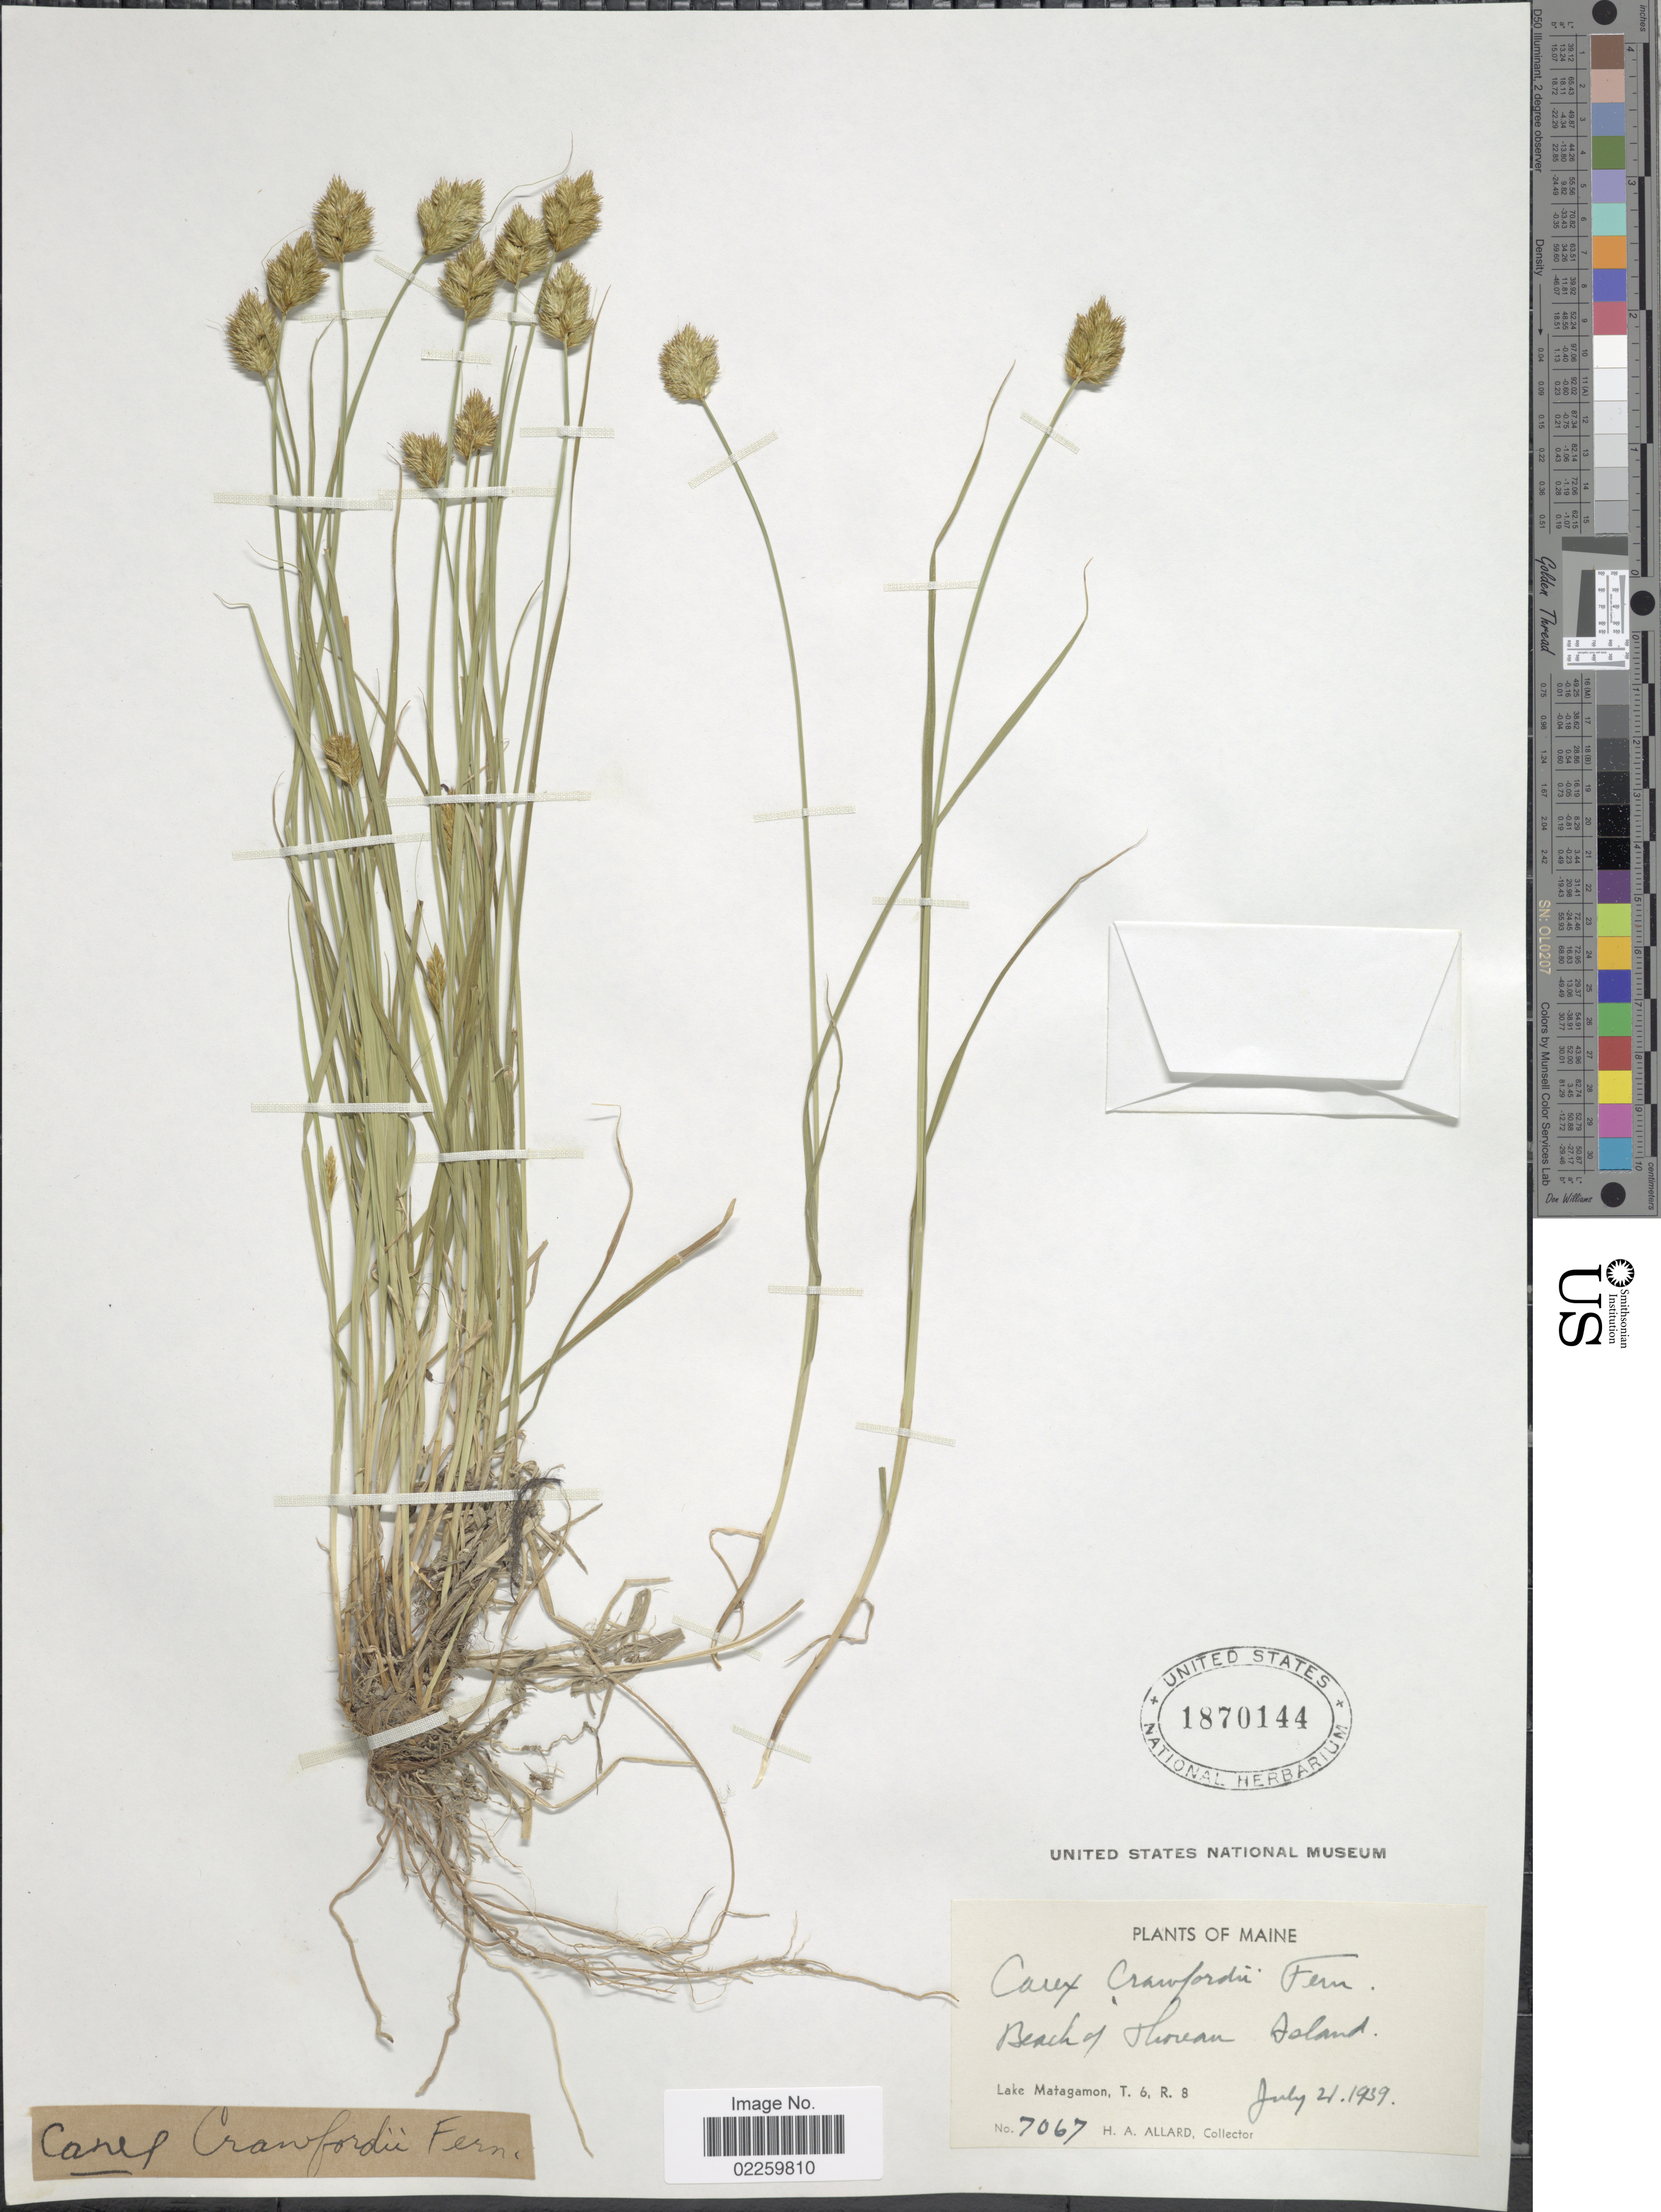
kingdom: Plantae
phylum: Tracheophyta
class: Liliopsida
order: Poales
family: Cyperaceae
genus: Carex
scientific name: Carex crawfordii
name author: Fernald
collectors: H. A. Allard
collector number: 7067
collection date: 1939-07-21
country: United States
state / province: Maine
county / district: Piscataquis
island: Thoreau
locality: Beach of Thoreau Island, Lake Matagamon, T. 6, R. 8.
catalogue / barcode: US 1870144